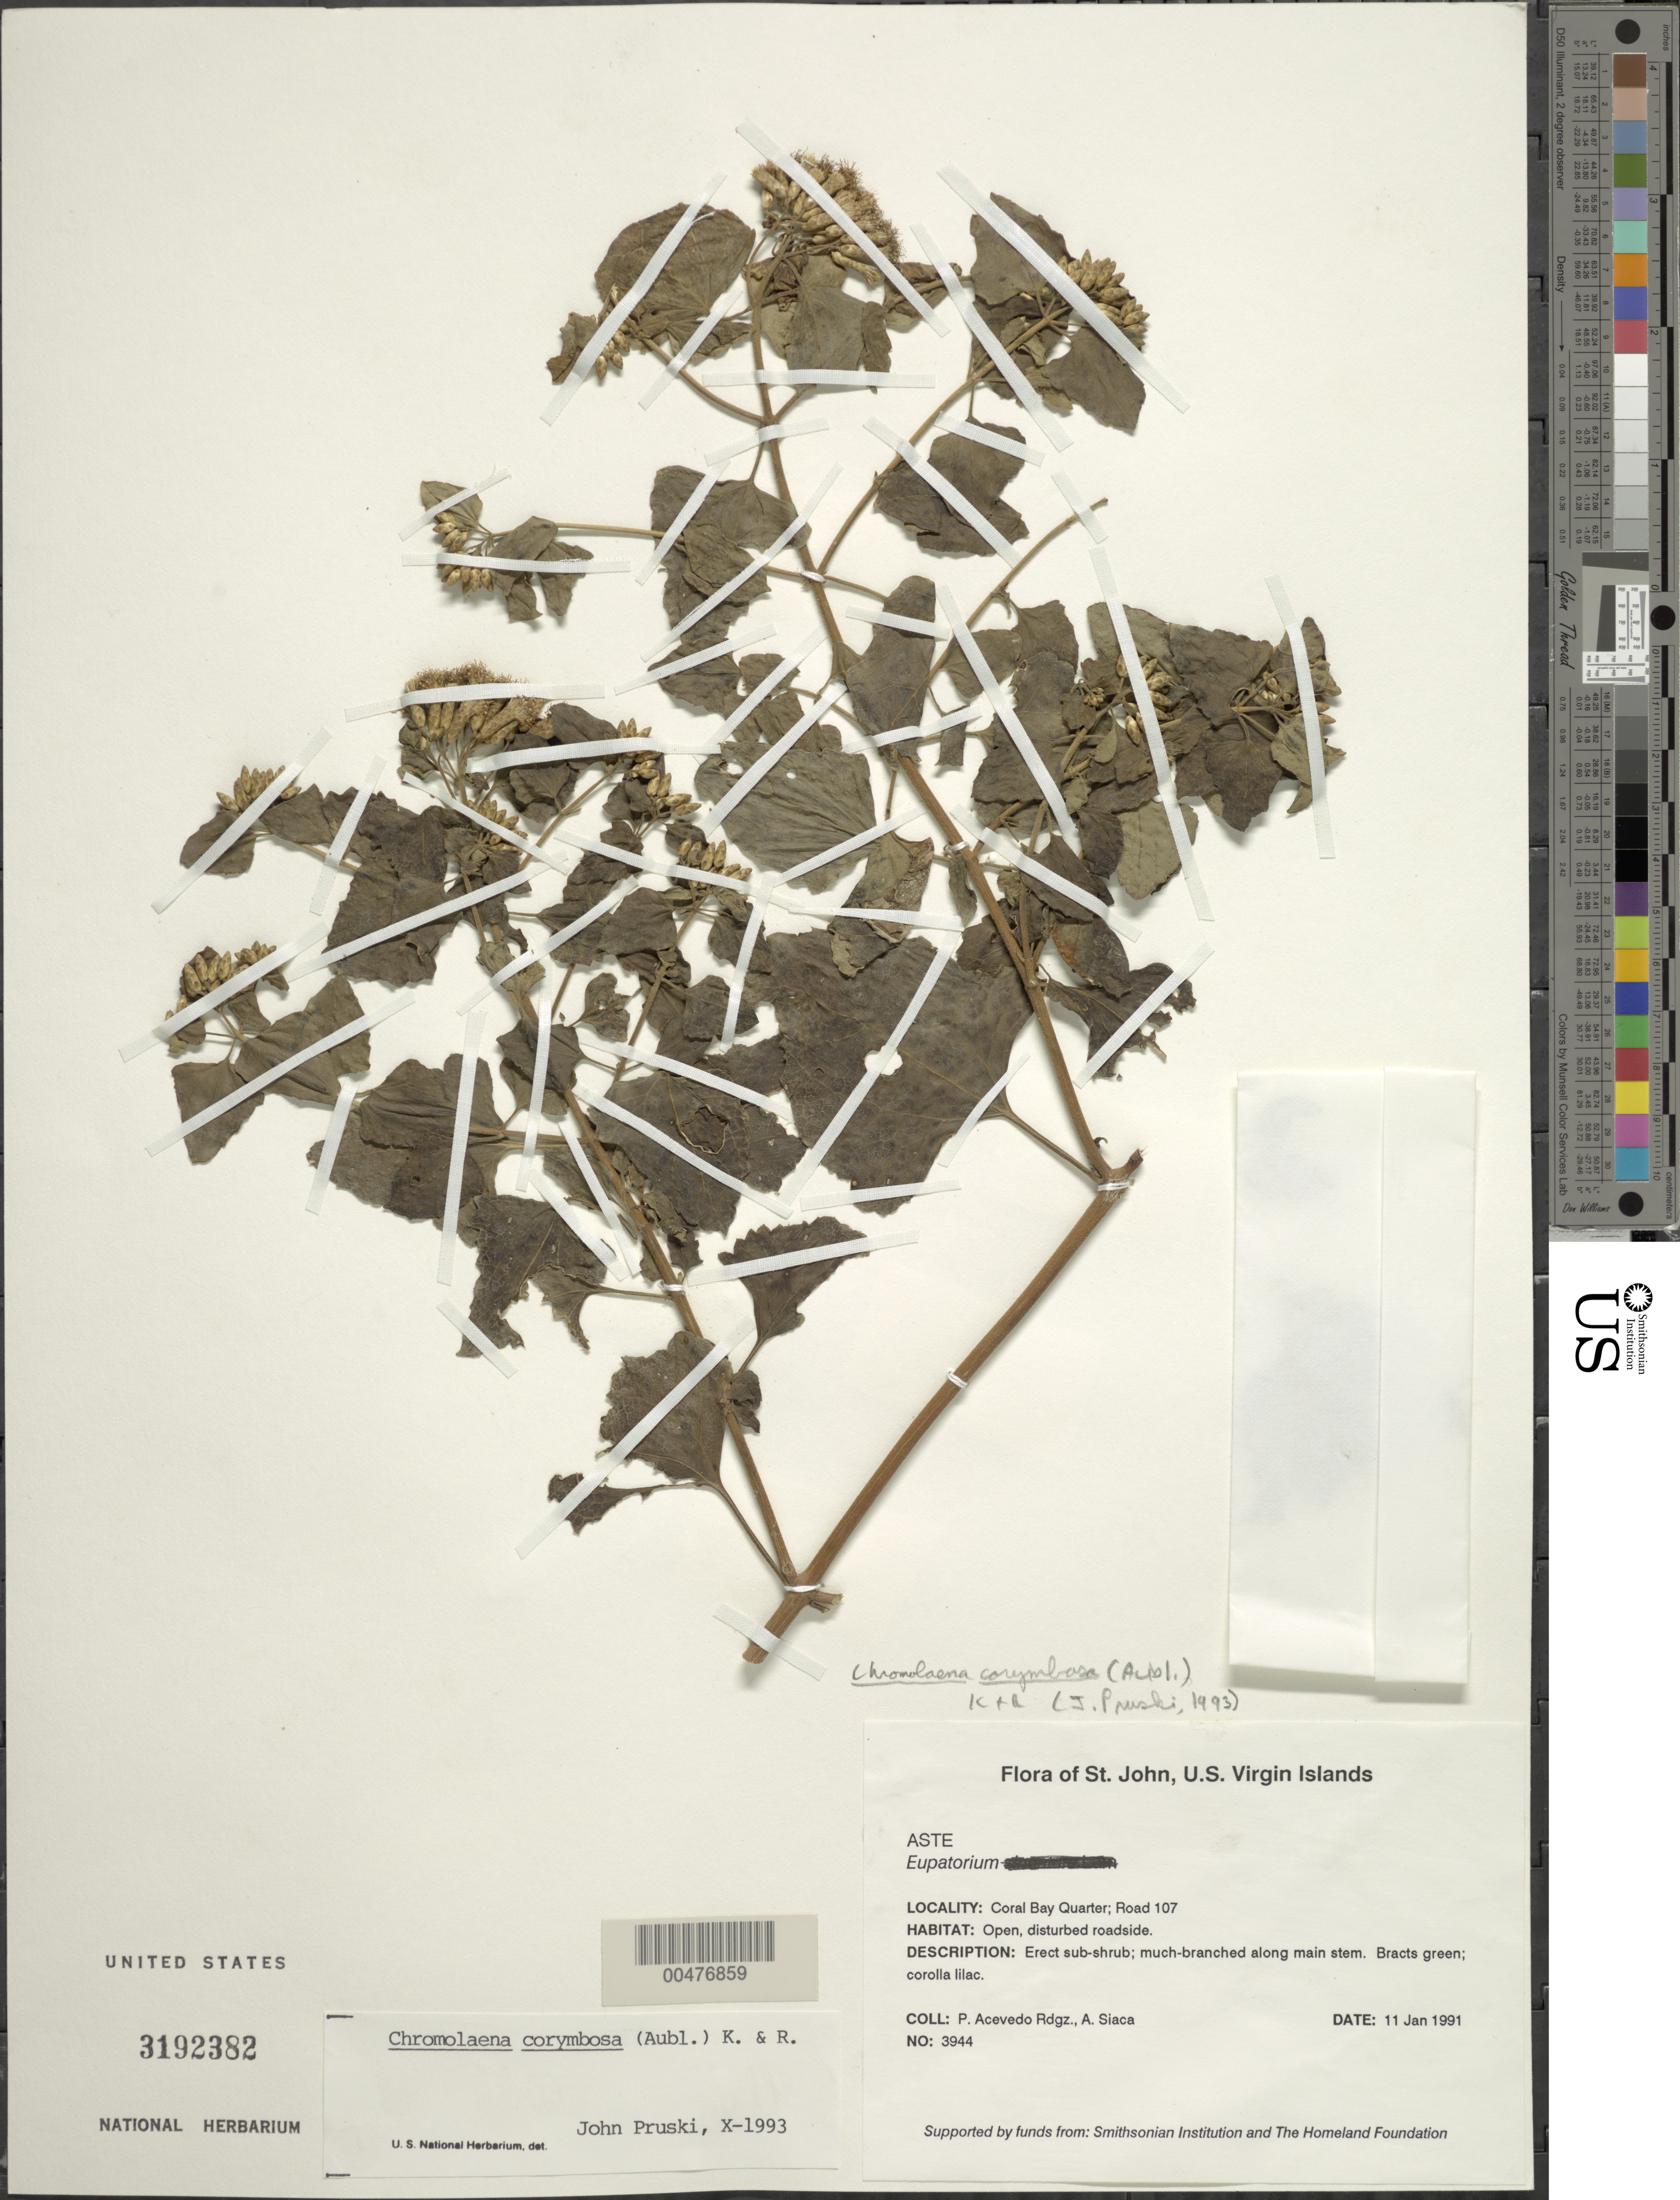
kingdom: Plantae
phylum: Tracheophyta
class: Magnoliopsida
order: Asterales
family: Asteraceae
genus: Chromolaena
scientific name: Chromolaena corymbosa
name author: (Aubl.) R.M. King & H. Rob.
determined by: Pruski, J. F.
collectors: P. Acevedo-Rodr. & A. Siaca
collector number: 3944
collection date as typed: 11 Jan 1991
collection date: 1991-01-11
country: U.S. Virgin Islands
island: St. John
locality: Coral Bay Quarter; Road 107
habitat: Open, disturbed roadside.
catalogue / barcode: US 3192382